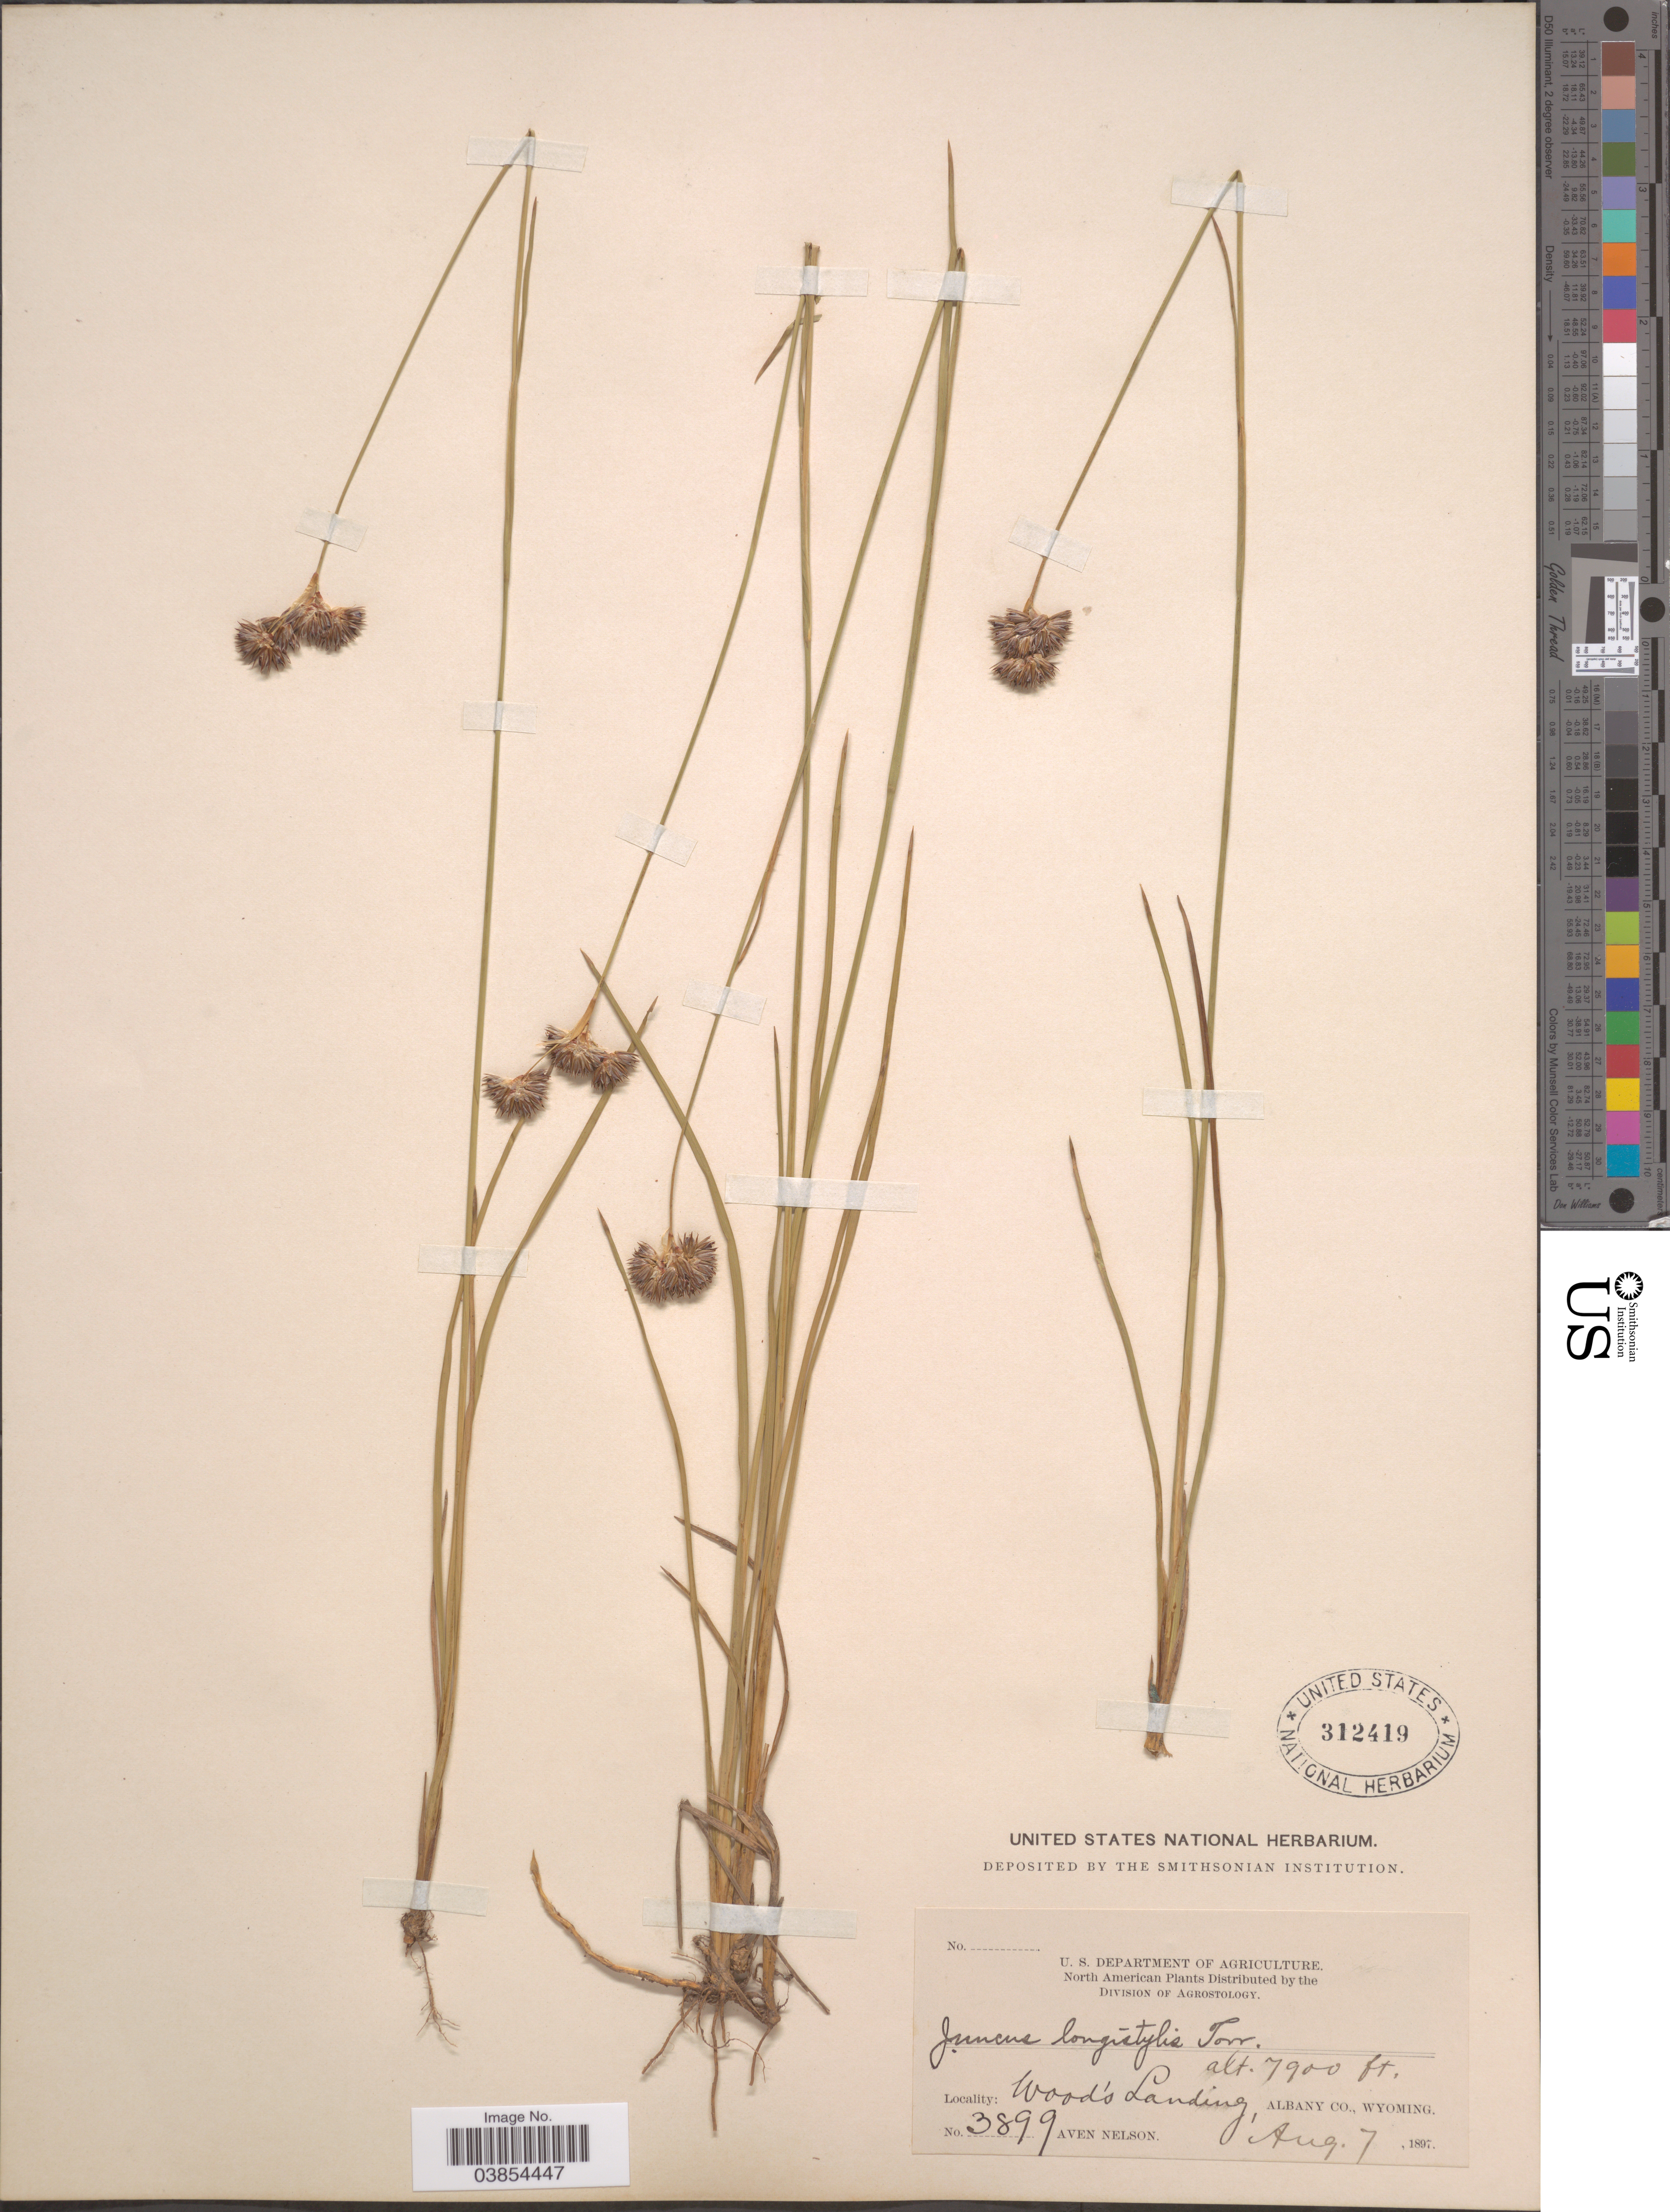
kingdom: Plantae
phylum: Tracheophyta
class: Liliopsida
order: Poales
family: Juncaceae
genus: Juncus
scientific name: Juncus longistylis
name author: Torr.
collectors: A. Nelson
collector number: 3899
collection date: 1897-08-07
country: United States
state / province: Wyoming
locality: Wood's Landing, Albany Co.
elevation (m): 2408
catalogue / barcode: US 312419